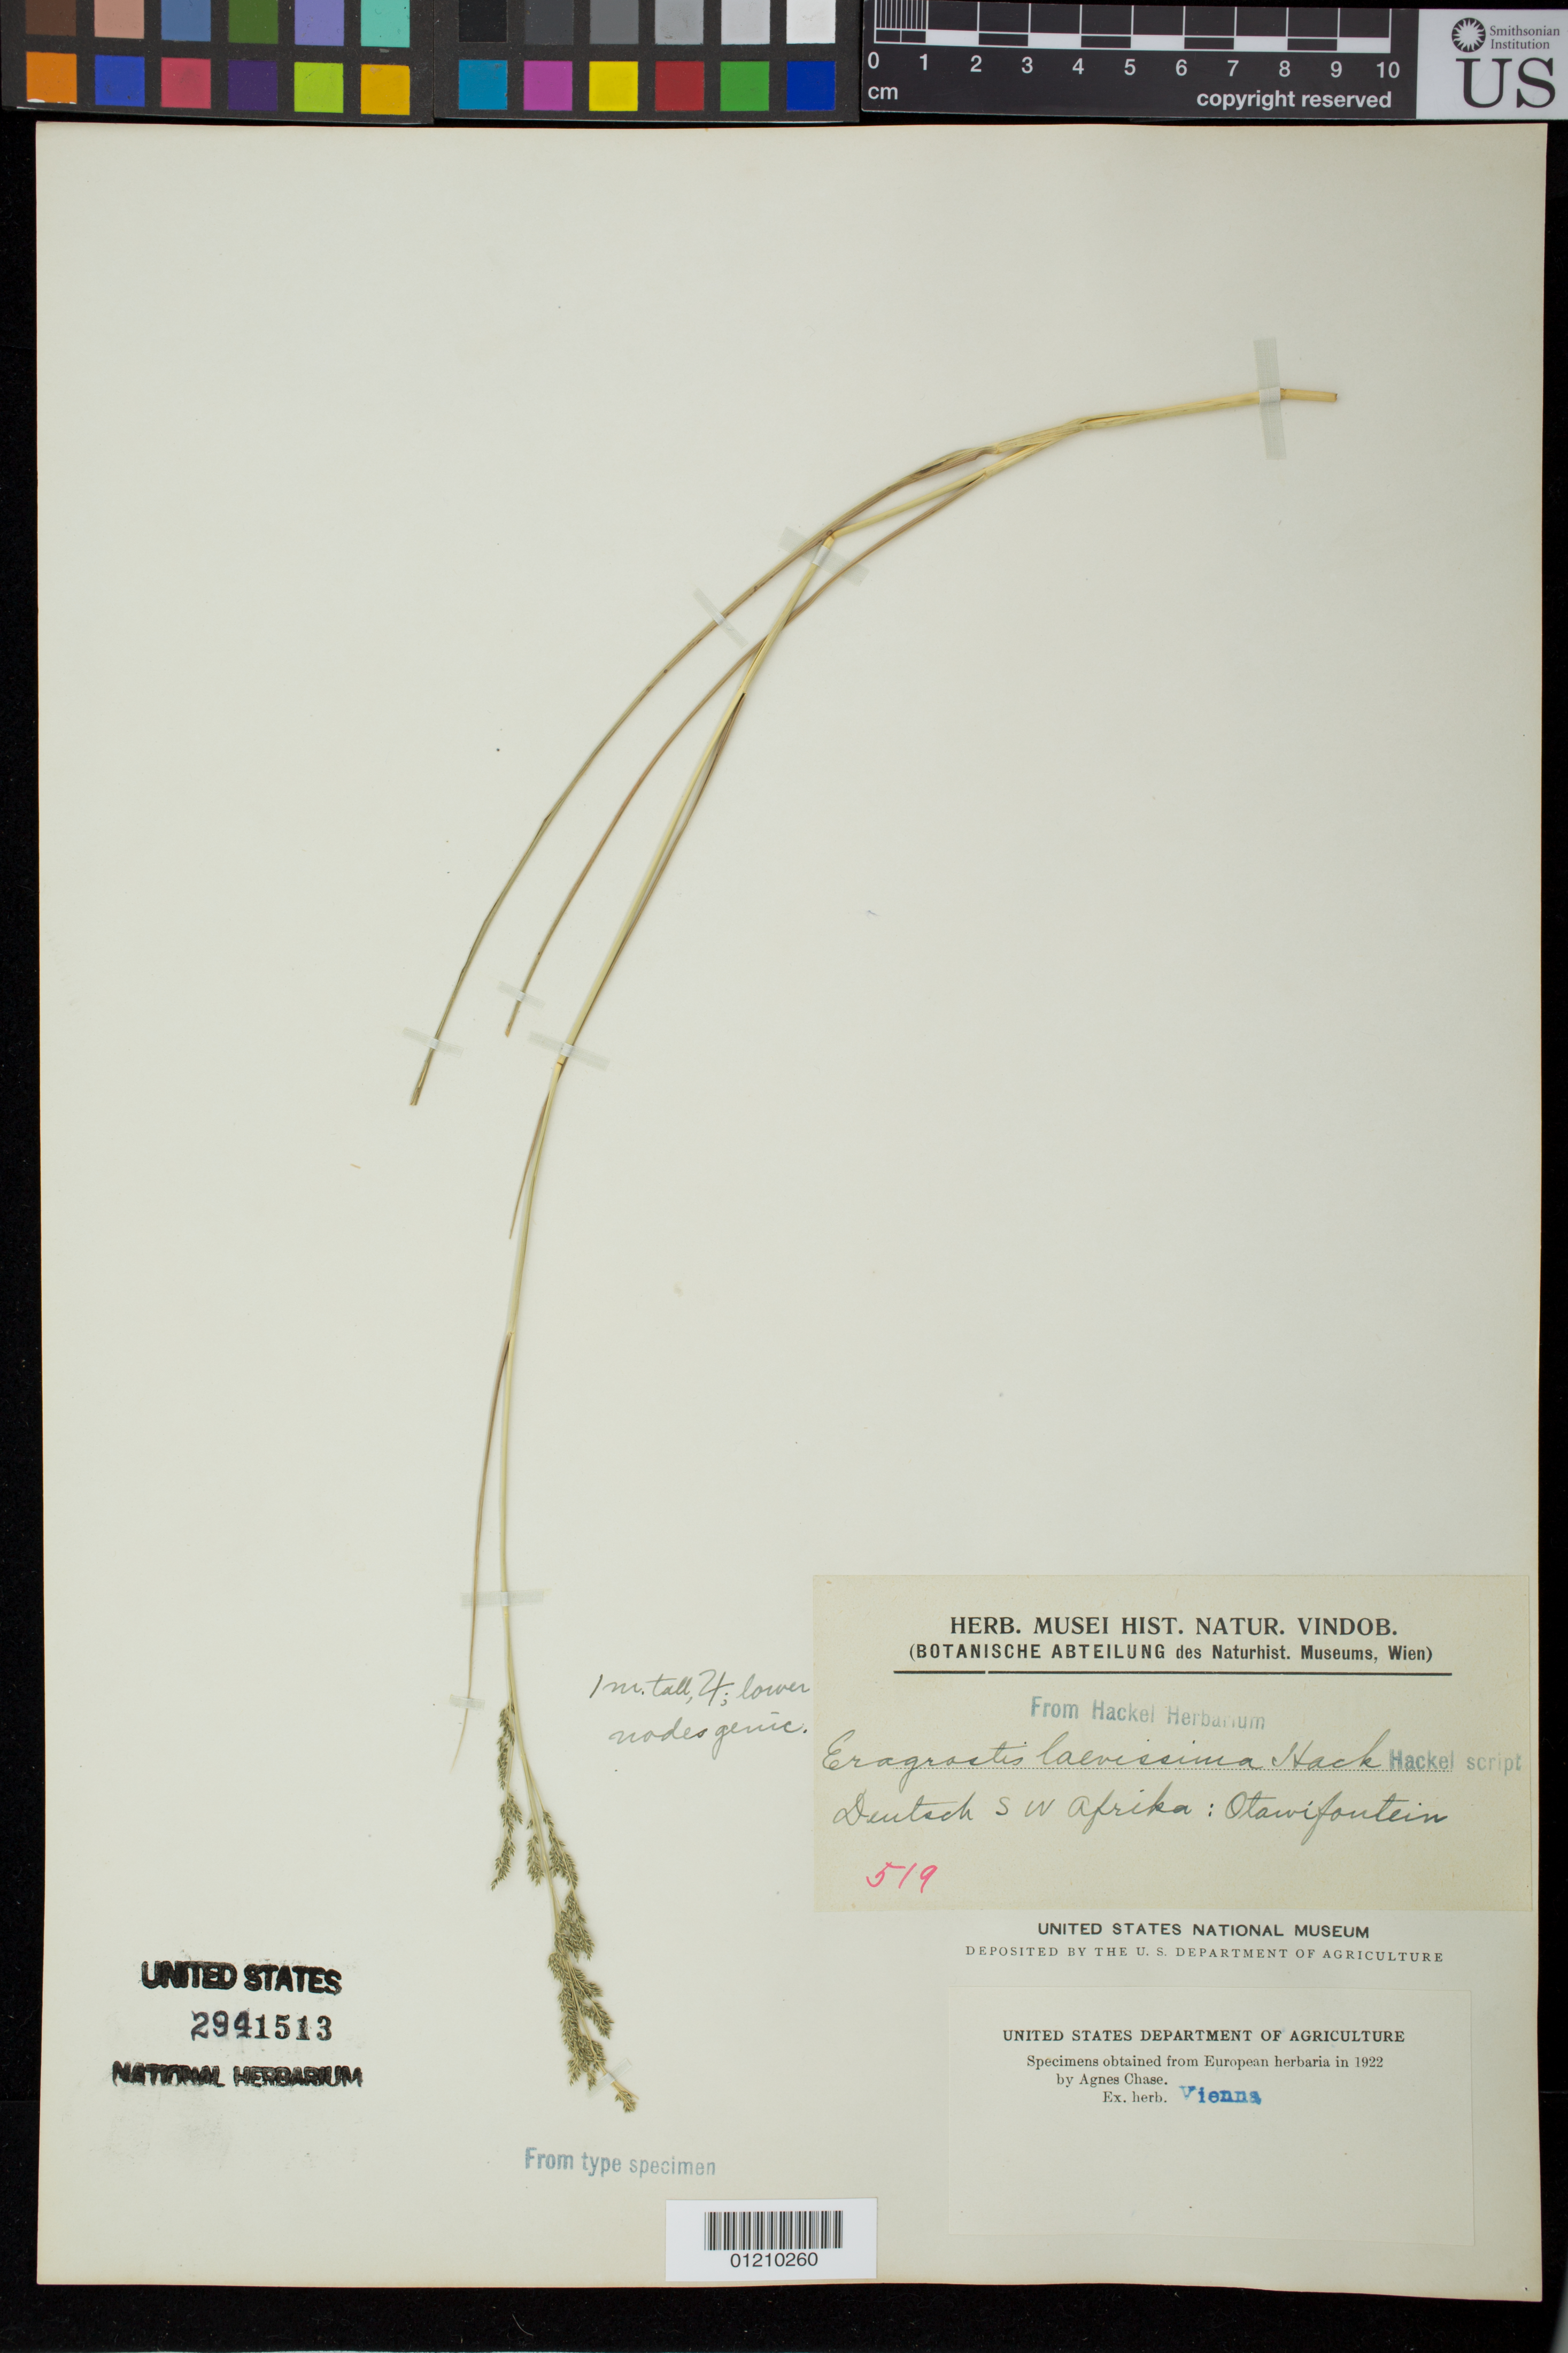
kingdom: Plantae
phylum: Tracheophyta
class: Liliopsida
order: Poales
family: Poaceae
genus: Eragrostis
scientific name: Eragrostis laevissima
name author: Hack.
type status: Type Collection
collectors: W. Heering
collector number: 519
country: Namibia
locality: Deutsch-Südwest-Afrika: Otawifontein.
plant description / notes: Fragmentary material of type specimen ex herb. Vienna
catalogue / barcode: US 2941513